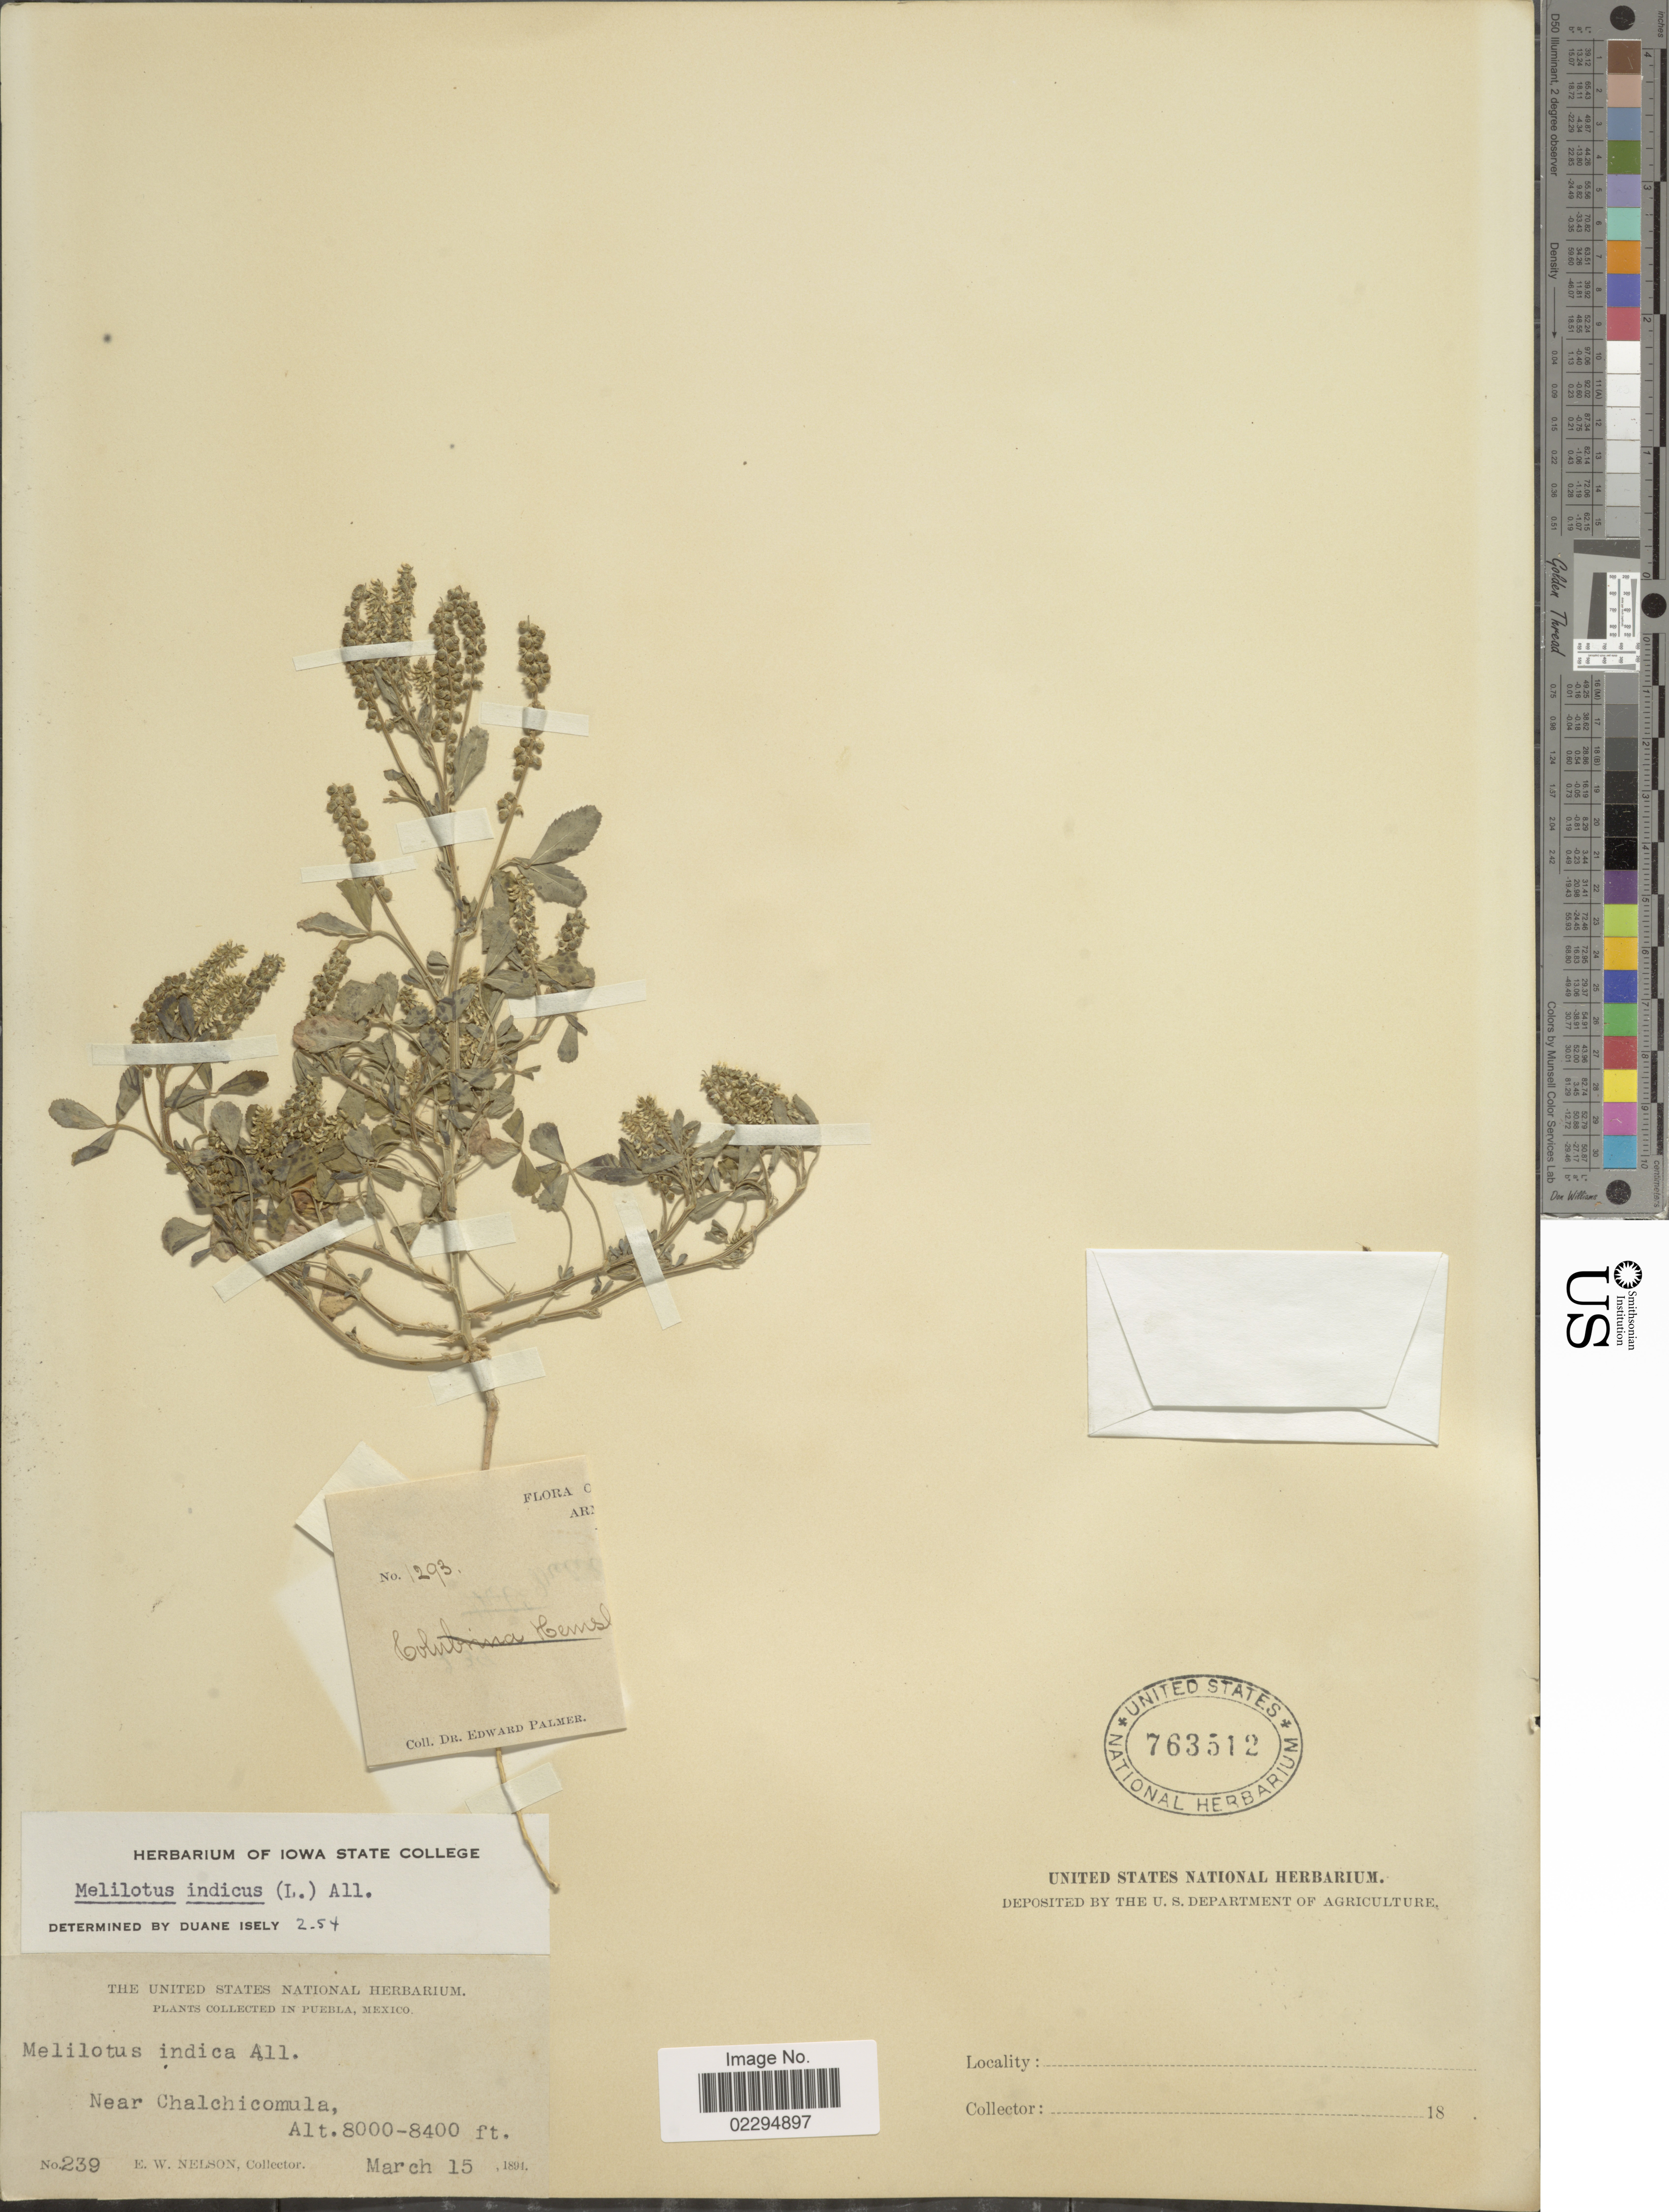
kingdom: Plantae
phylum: Tracheophyta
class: Magnoliopsida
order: Fabales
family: Fabaceae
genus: Melilotus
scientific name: Melilotus indicus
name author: (L.) All.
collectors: E. W. Nelson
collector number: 239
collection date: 1891-03-15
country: Mexico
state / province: Puebla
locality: Near Chalchicomula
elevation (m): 2438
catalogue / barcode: US 763512